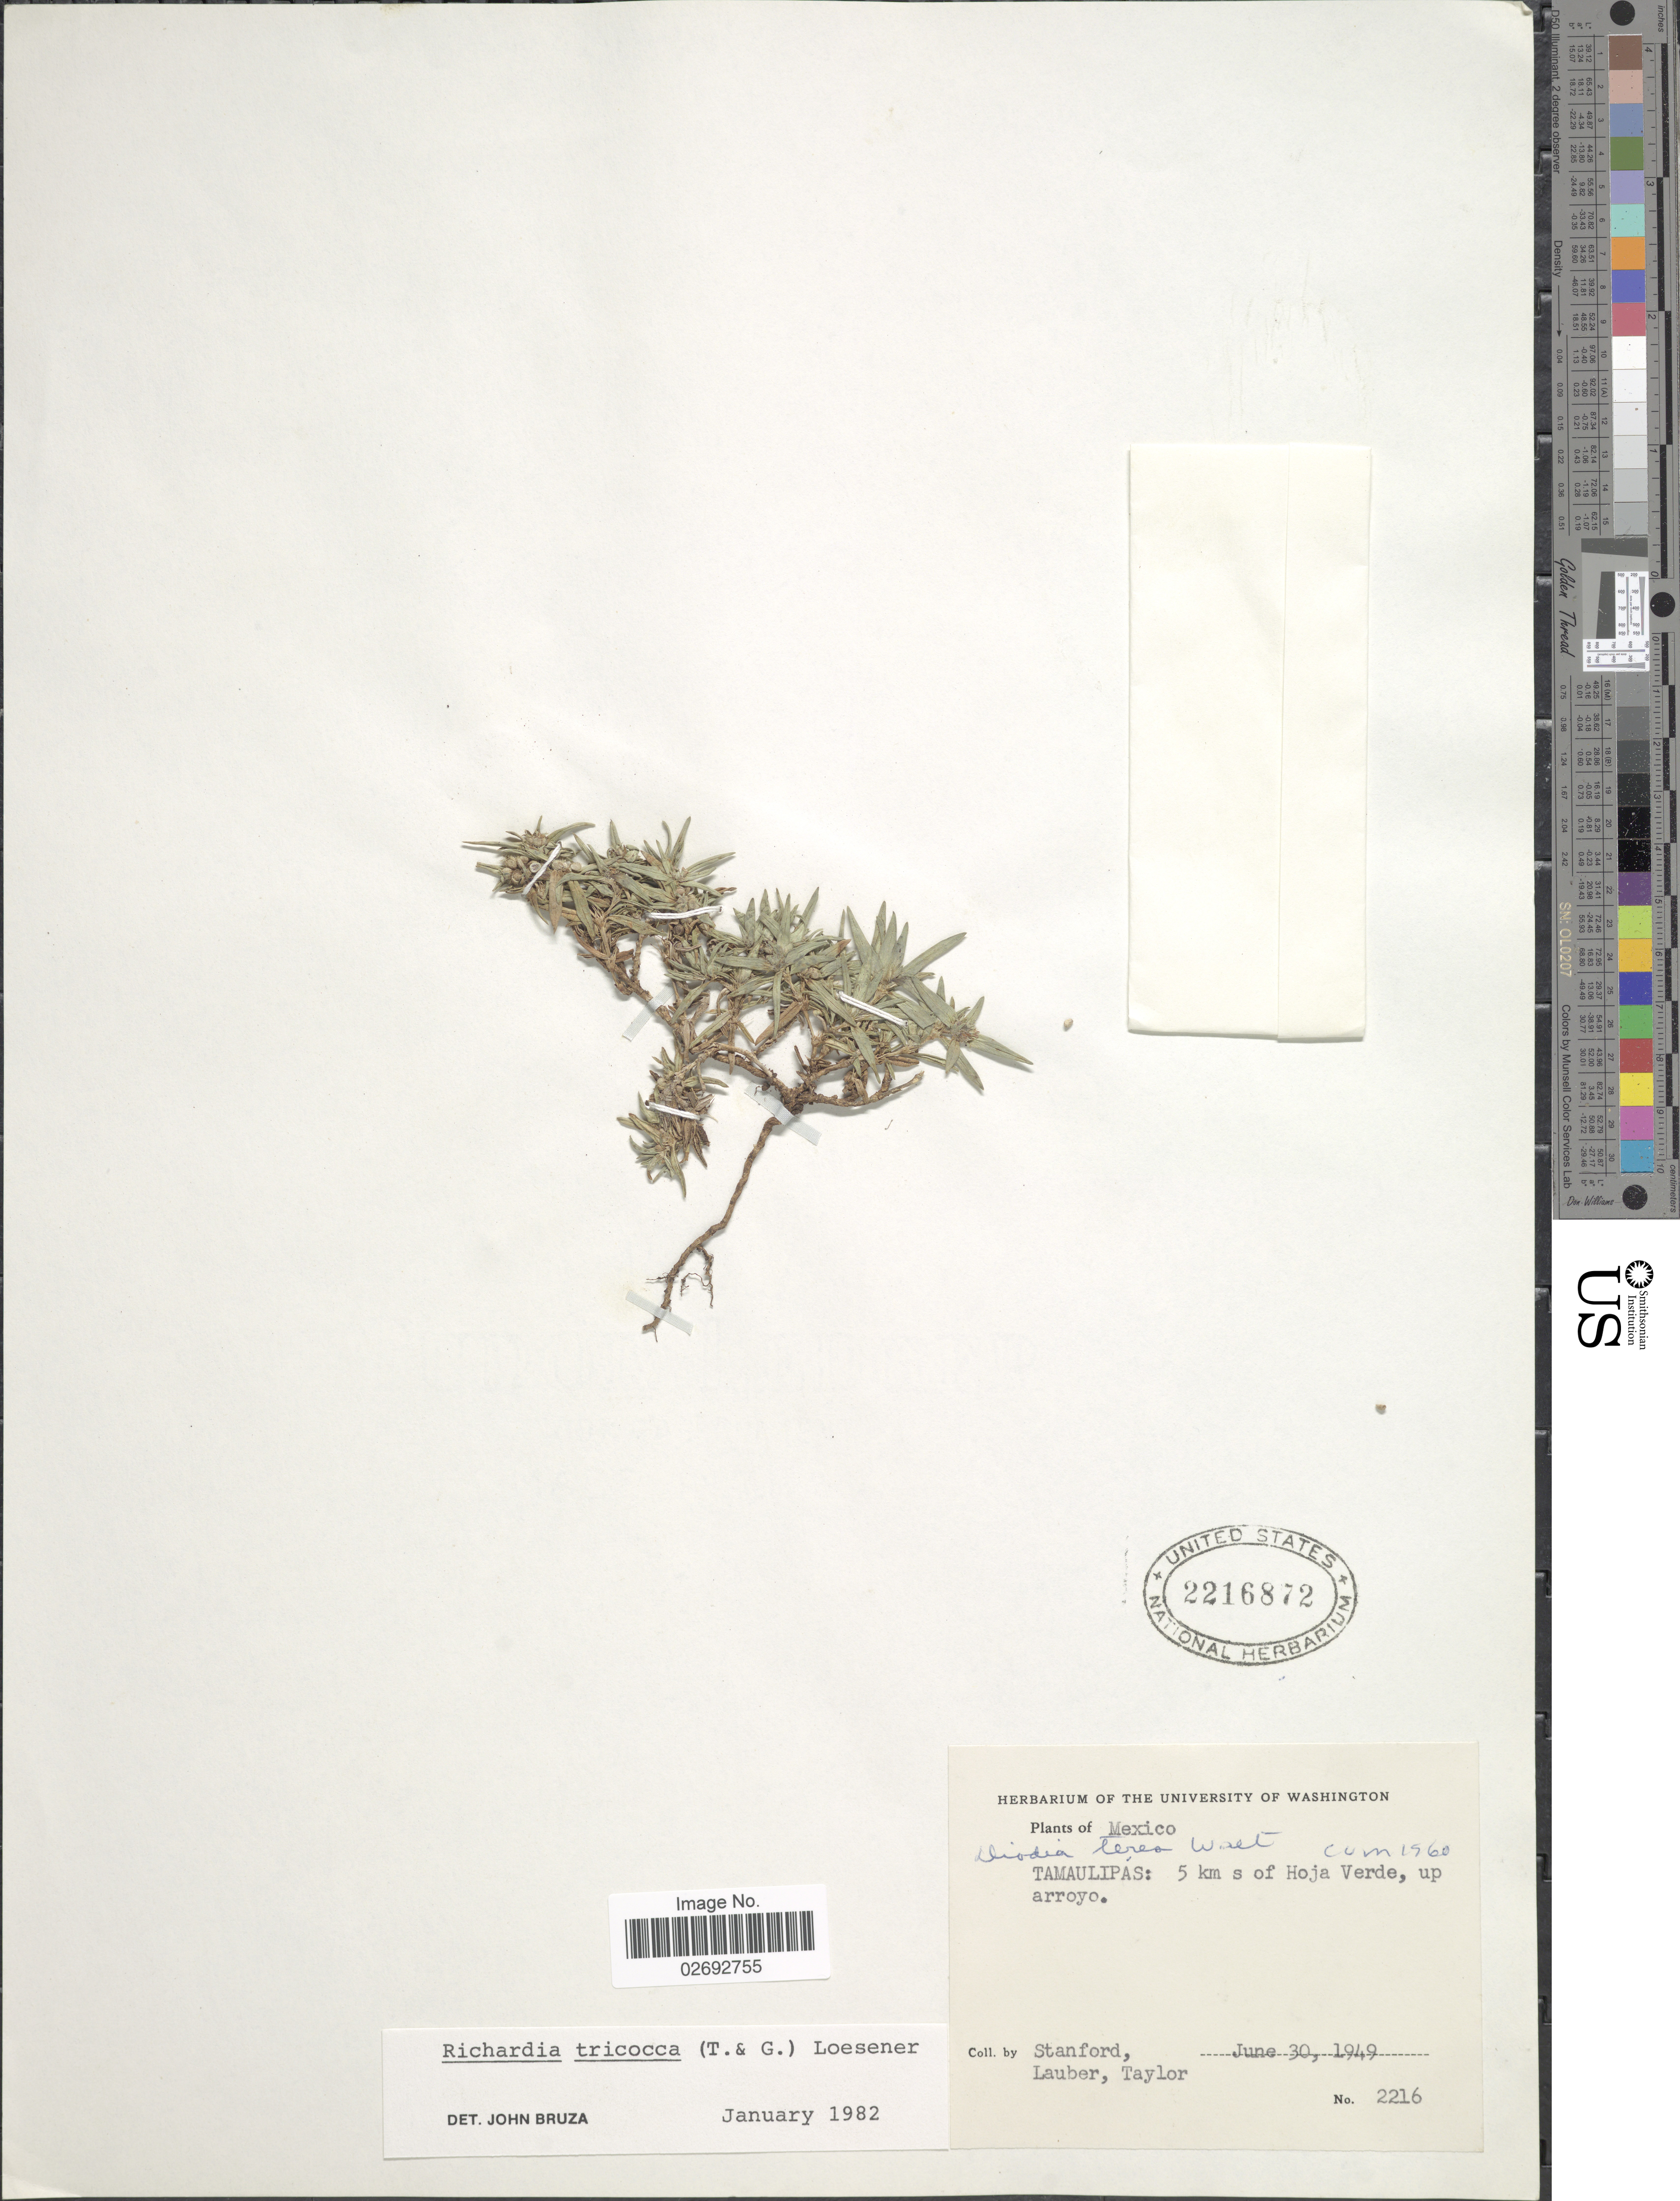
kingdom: Plantae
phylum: Tracheophyta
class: Magnoliopsida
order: Gentianales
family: Rubiaceae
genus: Richardia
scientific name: Richardia tricocca subsp. tetracocca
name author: (M. Martens & Galeotti) W.H. Lewis & R.L. Oliv.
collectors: -. Stanford, -. Lauber & -. Taylor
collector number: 2216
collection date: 1949-06-30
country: Mexico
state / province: Tamaulipas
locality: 5 km s of Hoja Verde, up arroyo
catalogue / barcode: US 2216872